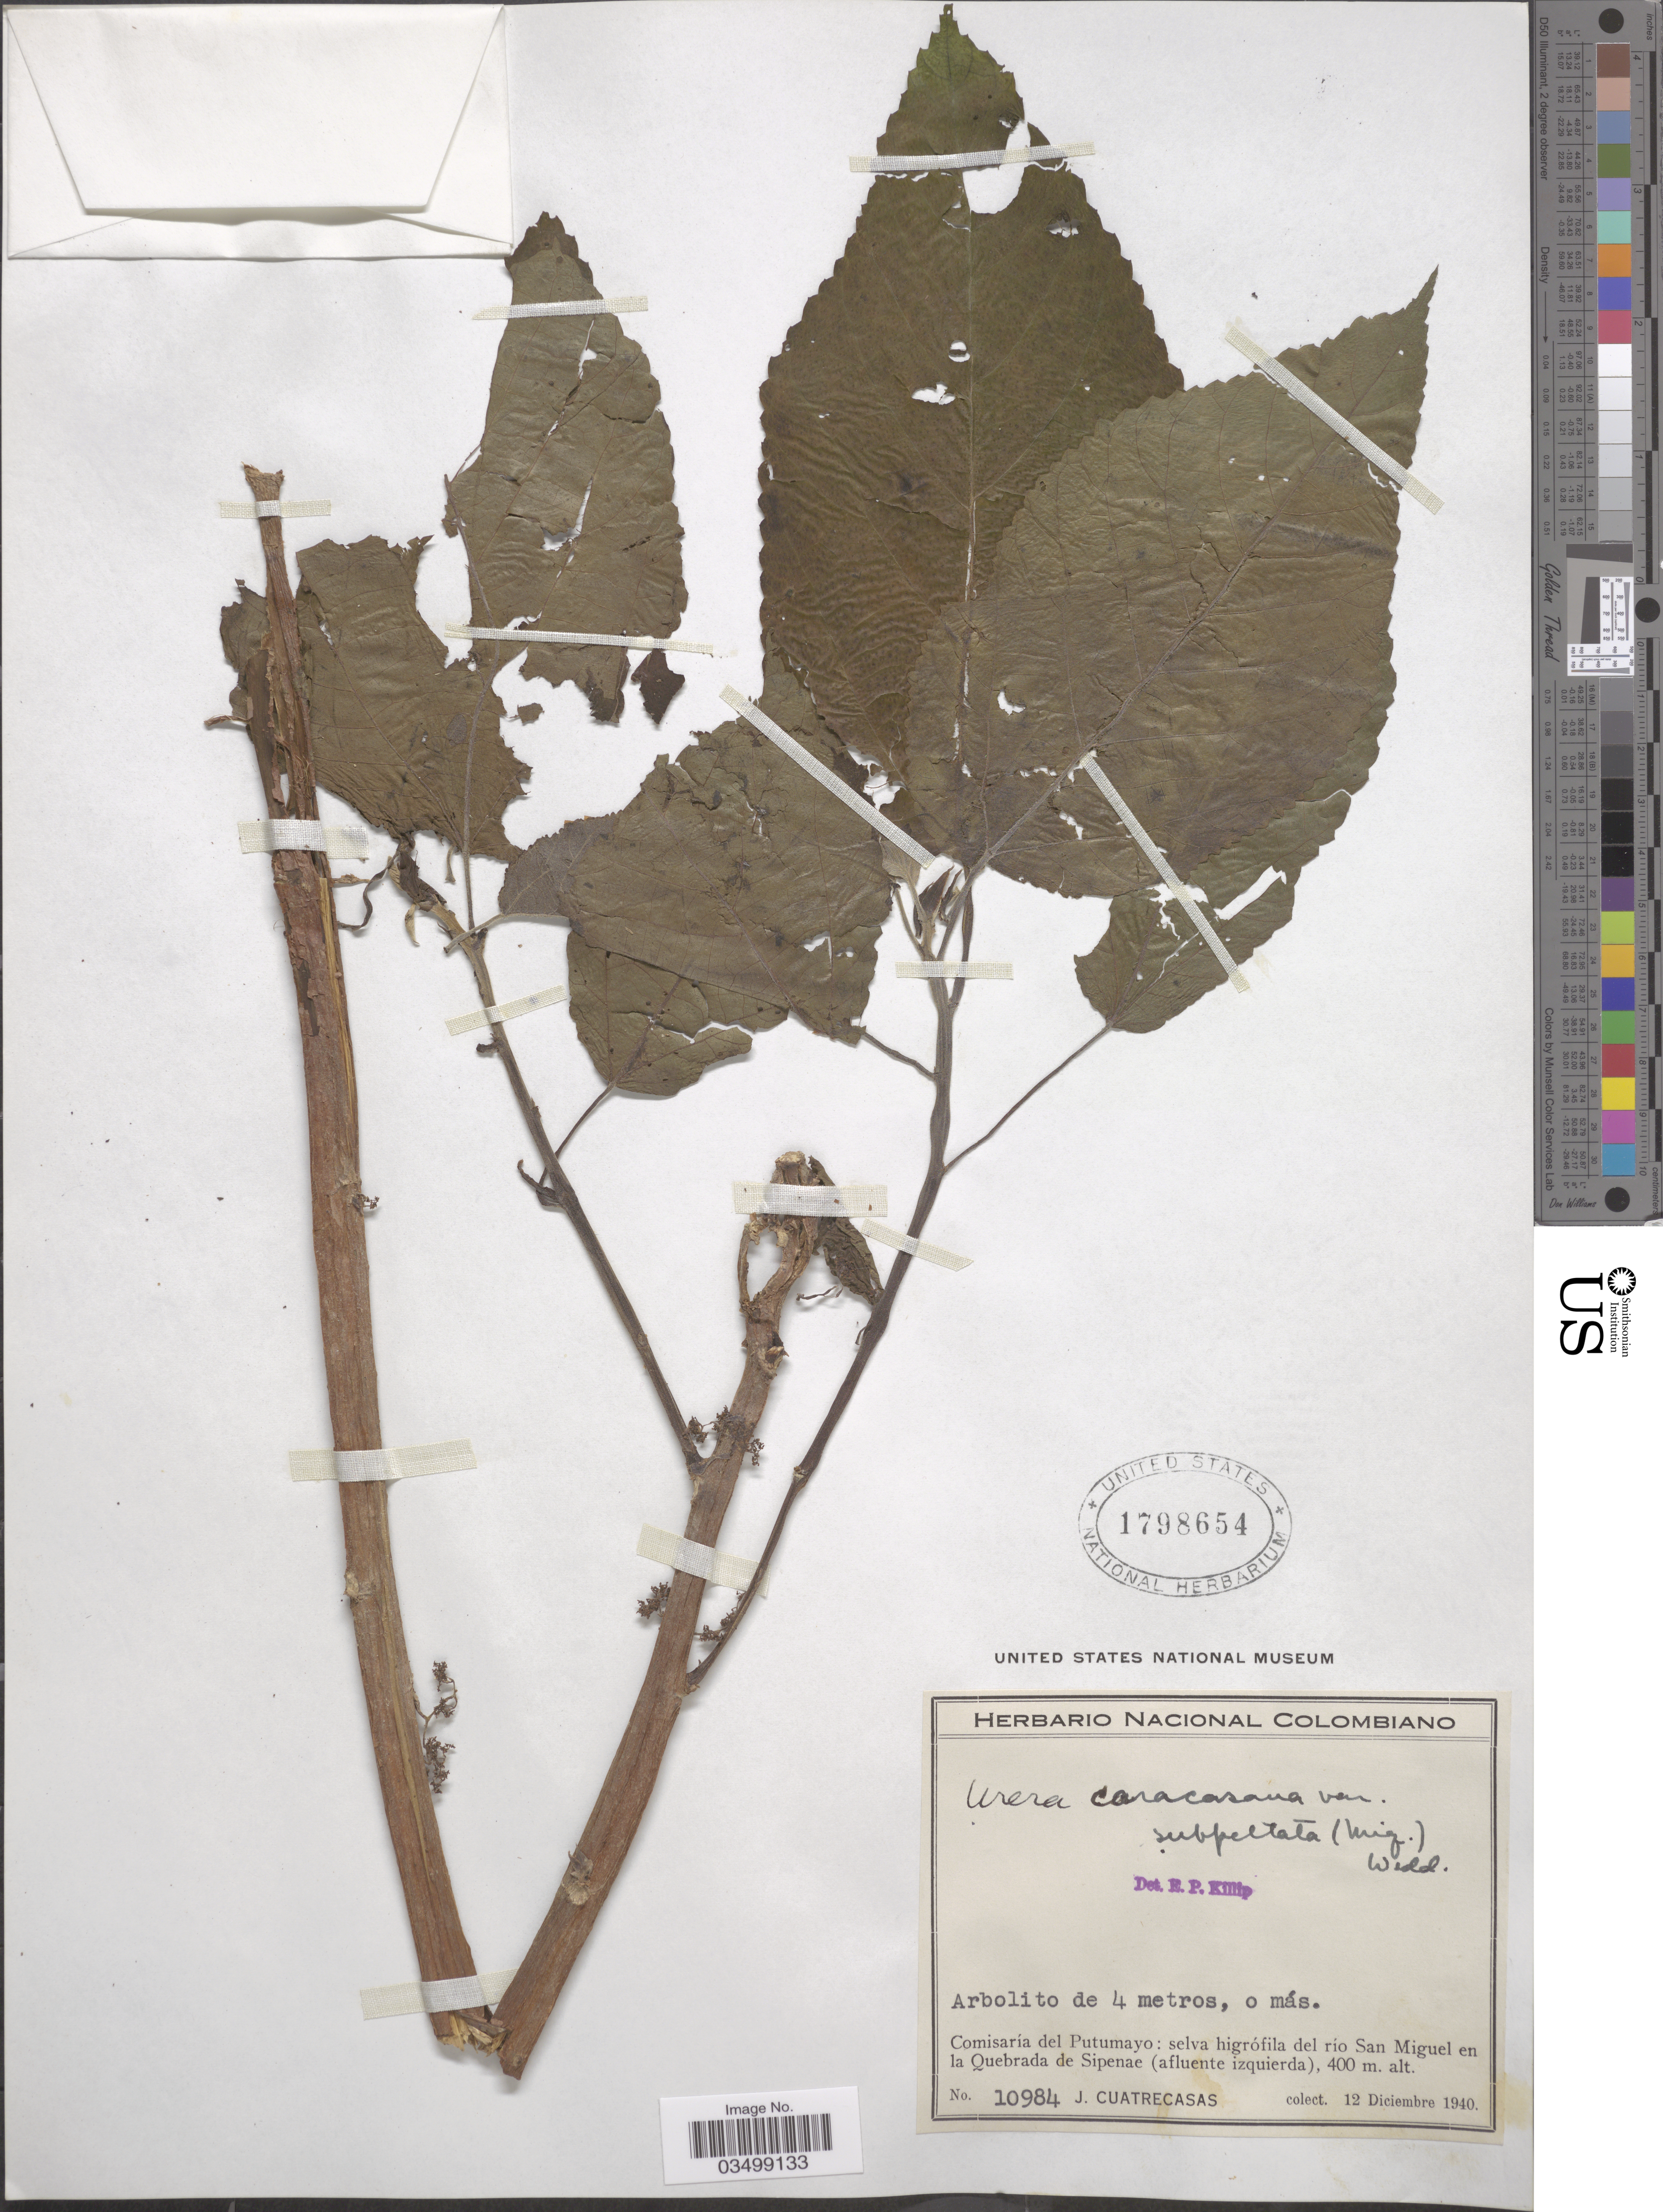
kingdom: Plantae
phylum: Tracheophyta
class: Magnoliopsida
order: Rosales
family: Urticaceae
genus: Urera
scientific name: Urera caracasana var. subpeltata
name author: (Miq.) Wedd.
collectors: J. Cuatrecasas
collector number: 10984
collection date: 1940-12-12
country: Colombia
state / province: Putumayo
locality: Comisaría del Putumayo:selva higrófila del río San Miguel en la Quebrada de Sipenae (afleunte izquierda).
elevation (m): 400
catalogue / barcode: US 1798654